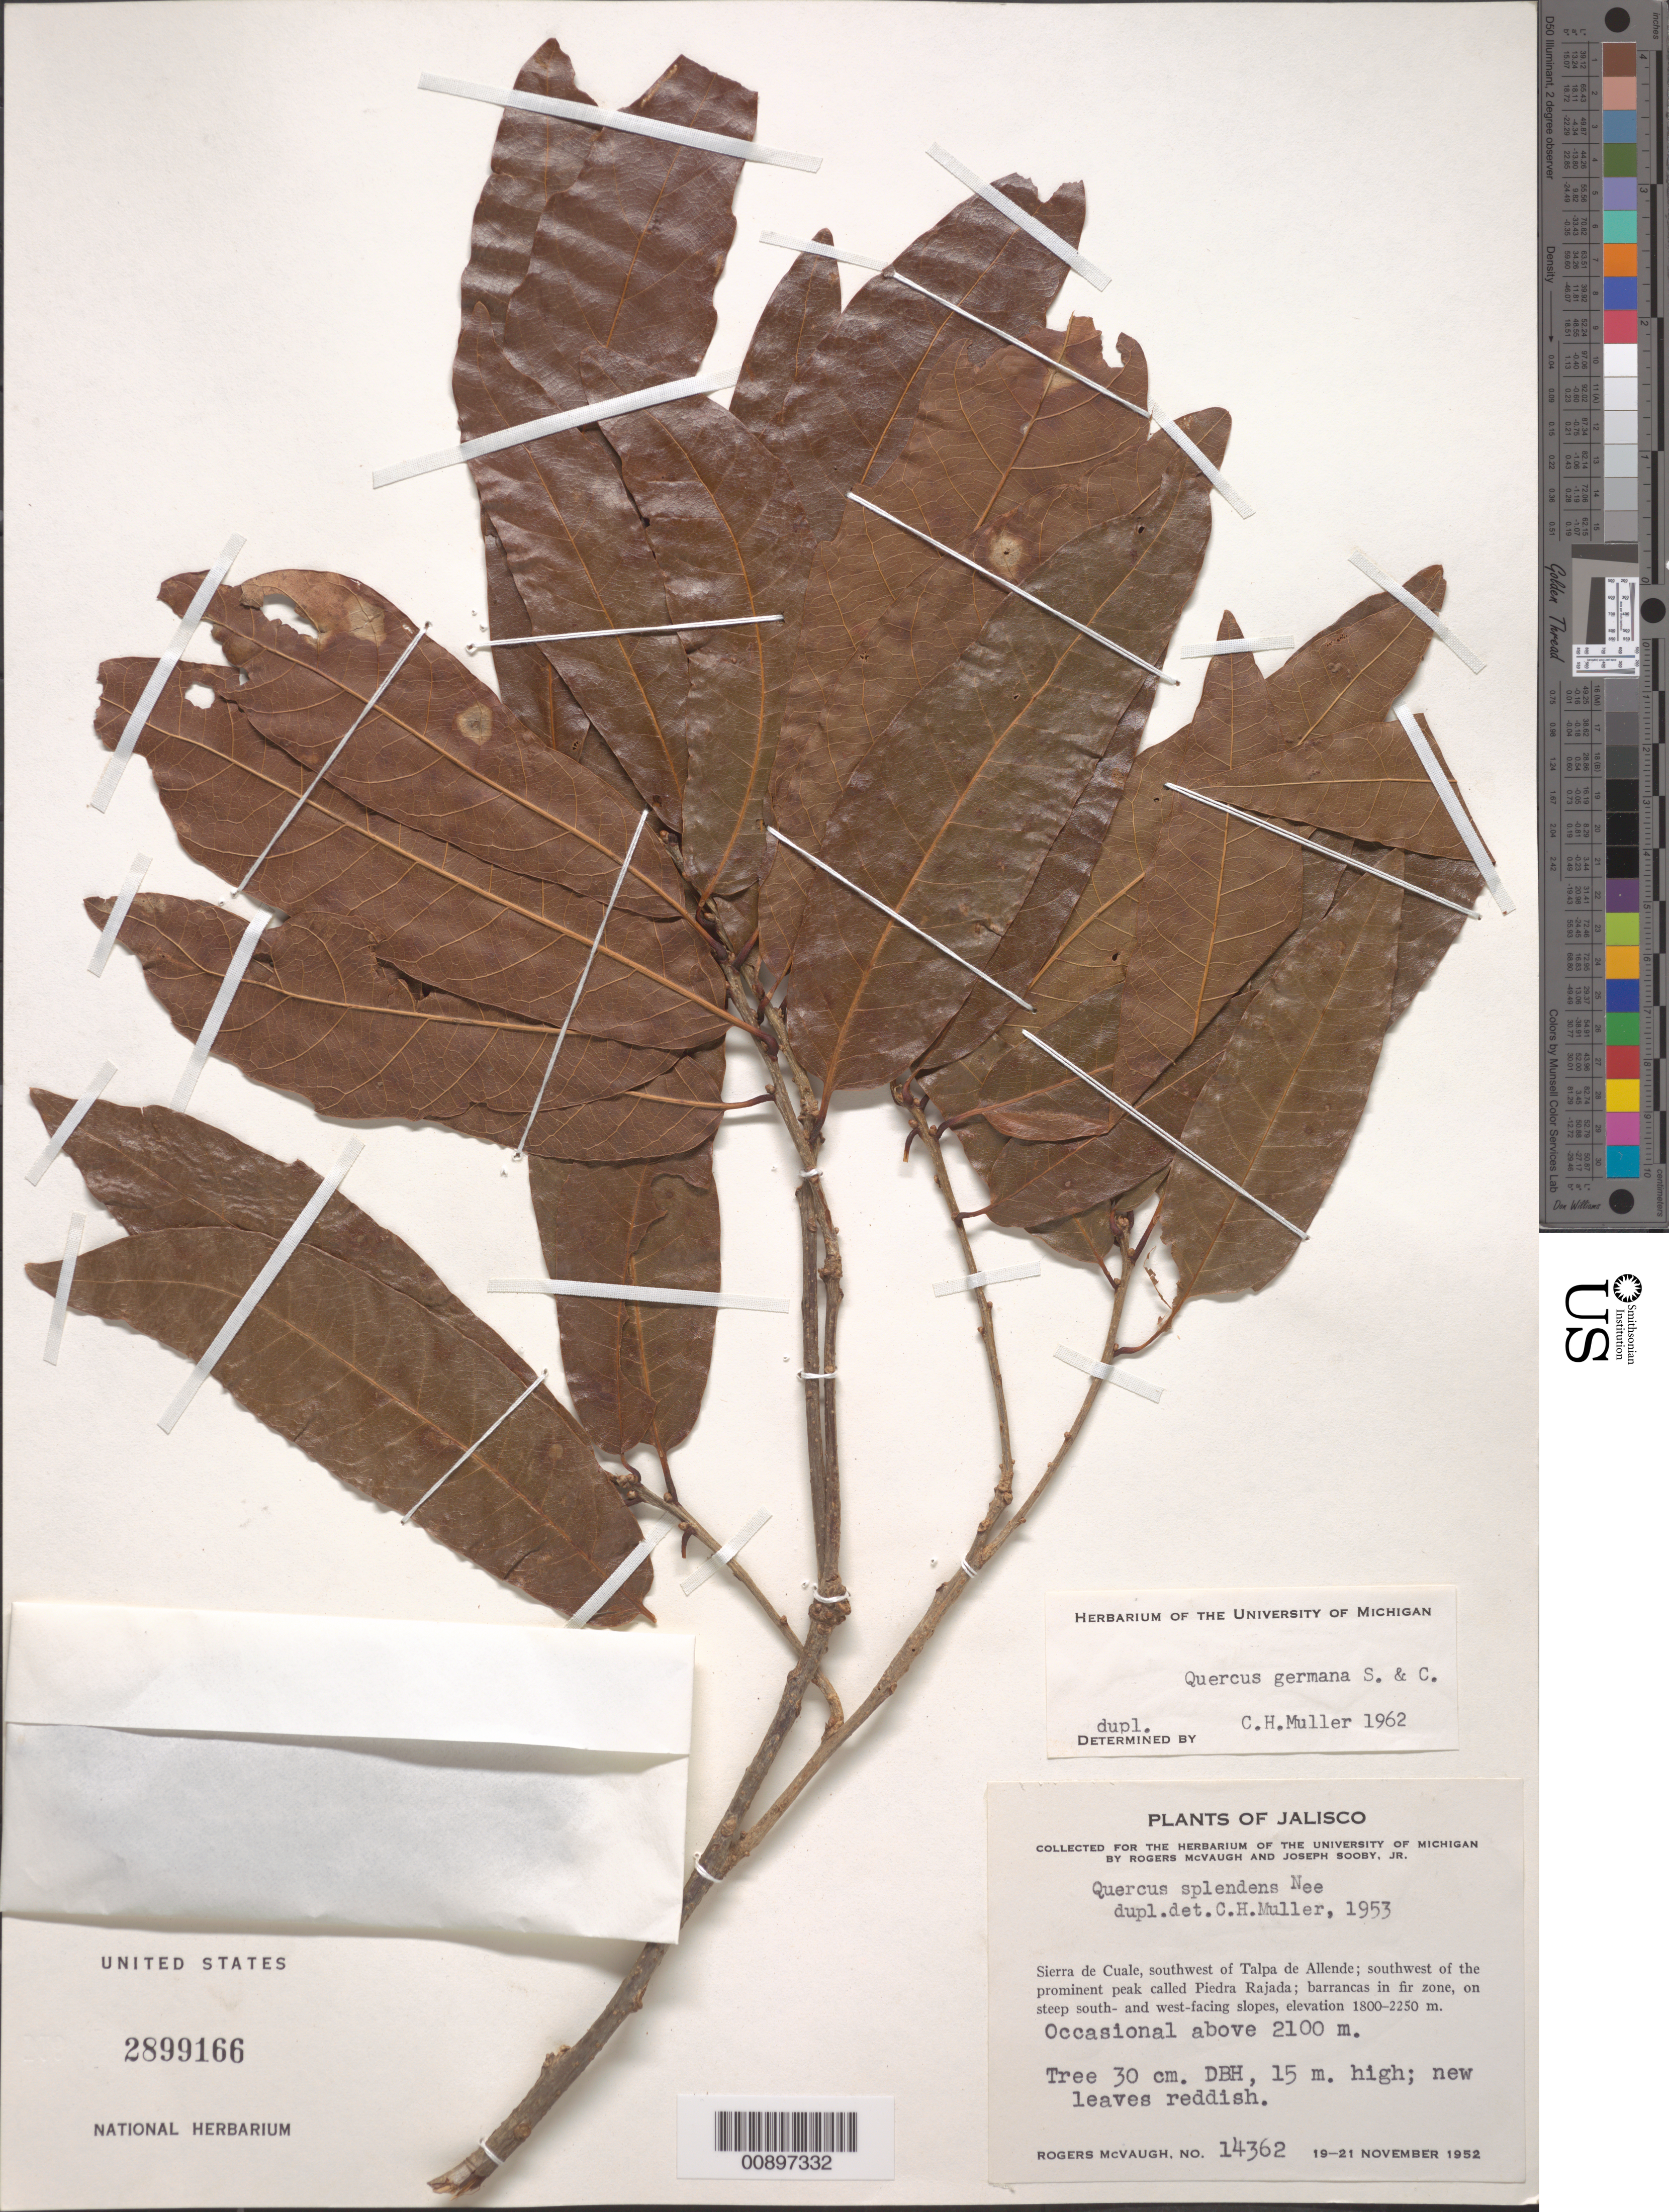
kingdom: Plantae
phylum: Tracheophyta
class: Magnoliopsida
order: Fagales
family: Fagaceae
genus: Quercus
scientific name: Quercus germana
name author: Schltdl. & Cham.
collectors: R. McVaugh & J. Sooby Jr.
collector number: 14362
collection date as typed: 19 Nov 1952 to 21 Nov 1952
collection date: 1952-11-19/1952-11-21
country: Mexico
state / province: Jalisco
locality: Sierra de Cuale southwest of Talpa de Allende; southwest of the prominent peak called Piedra Rajada.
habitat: Barrancas in fir zone, on steep south- and west- facing slopes.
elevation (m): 2250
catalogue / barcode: US 2899166